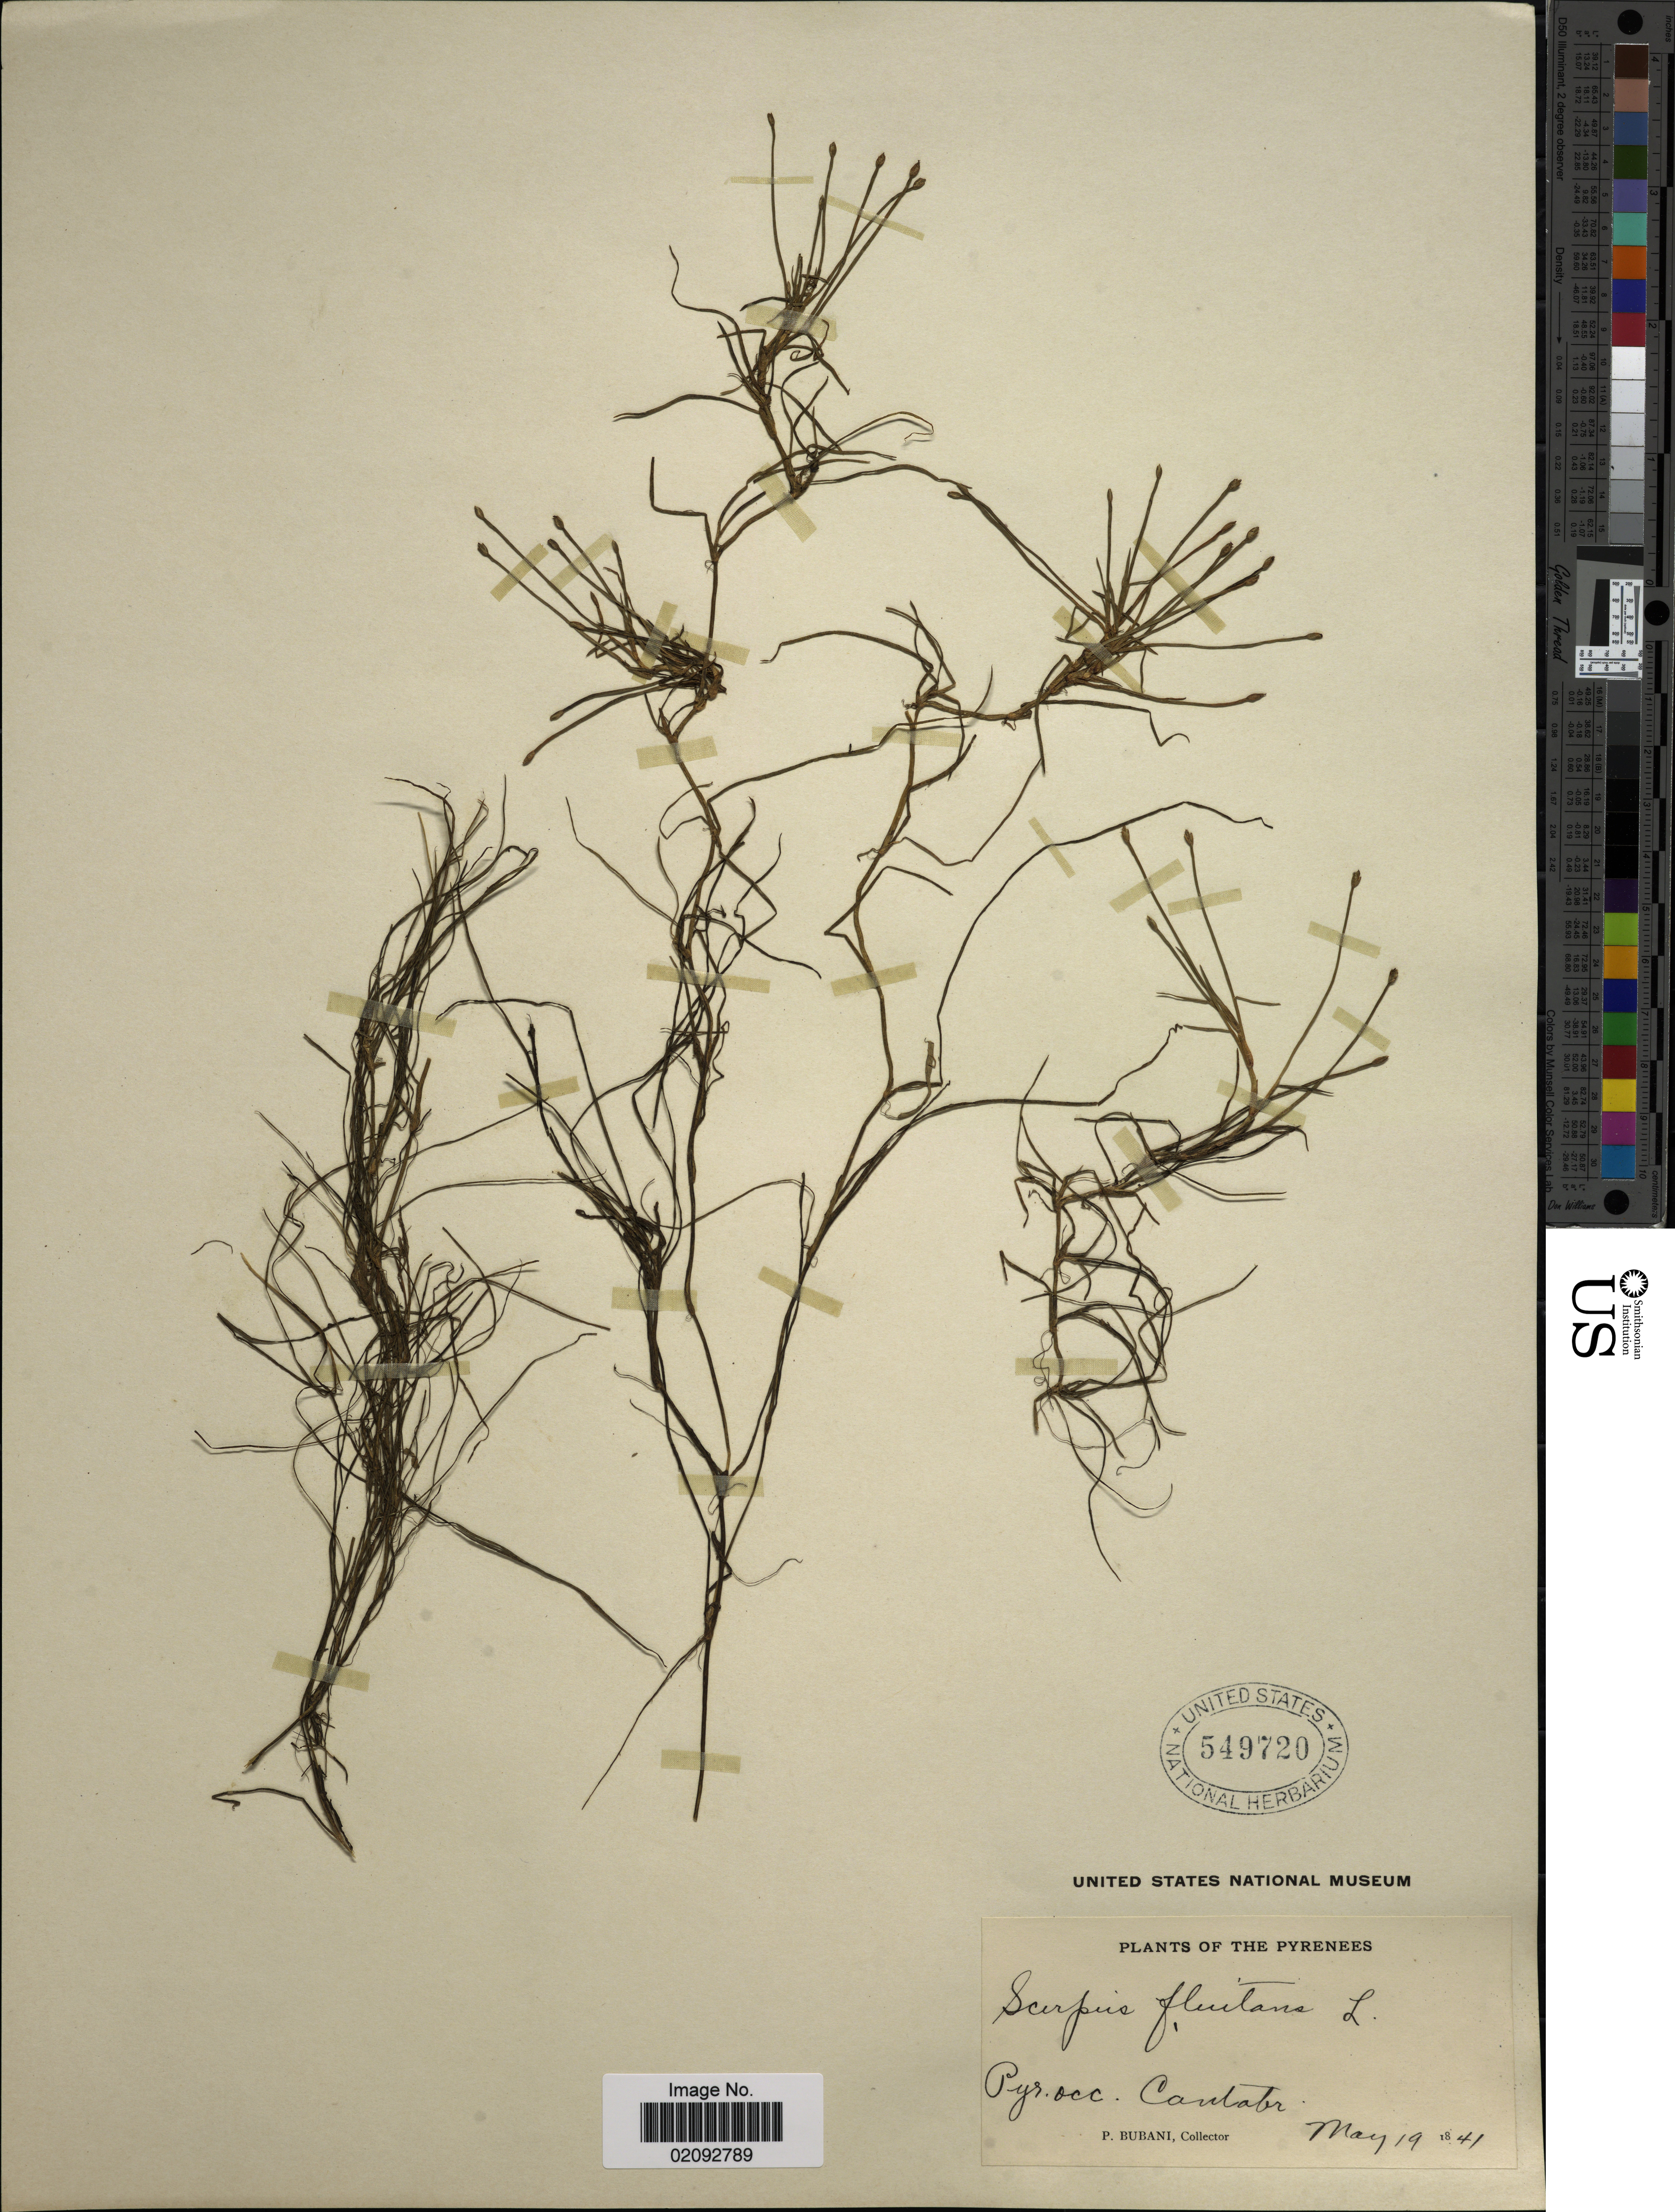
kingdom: Plantae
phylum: Tracheophyta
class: Liliopsida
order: Poales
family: Cyperaceae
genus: Isolepis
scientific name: Isolepis fluitans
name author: (L.) R. Br.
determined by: Strong, Mark T., (BOT), Smithsonian Institution - National Museum of Natural History (UNITED STATES)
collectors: P. Bubani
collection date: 1841-05-19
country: France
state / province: Occitanie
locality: Pyr. occ, Cantaba, Pyrenees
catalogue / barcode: US 549720